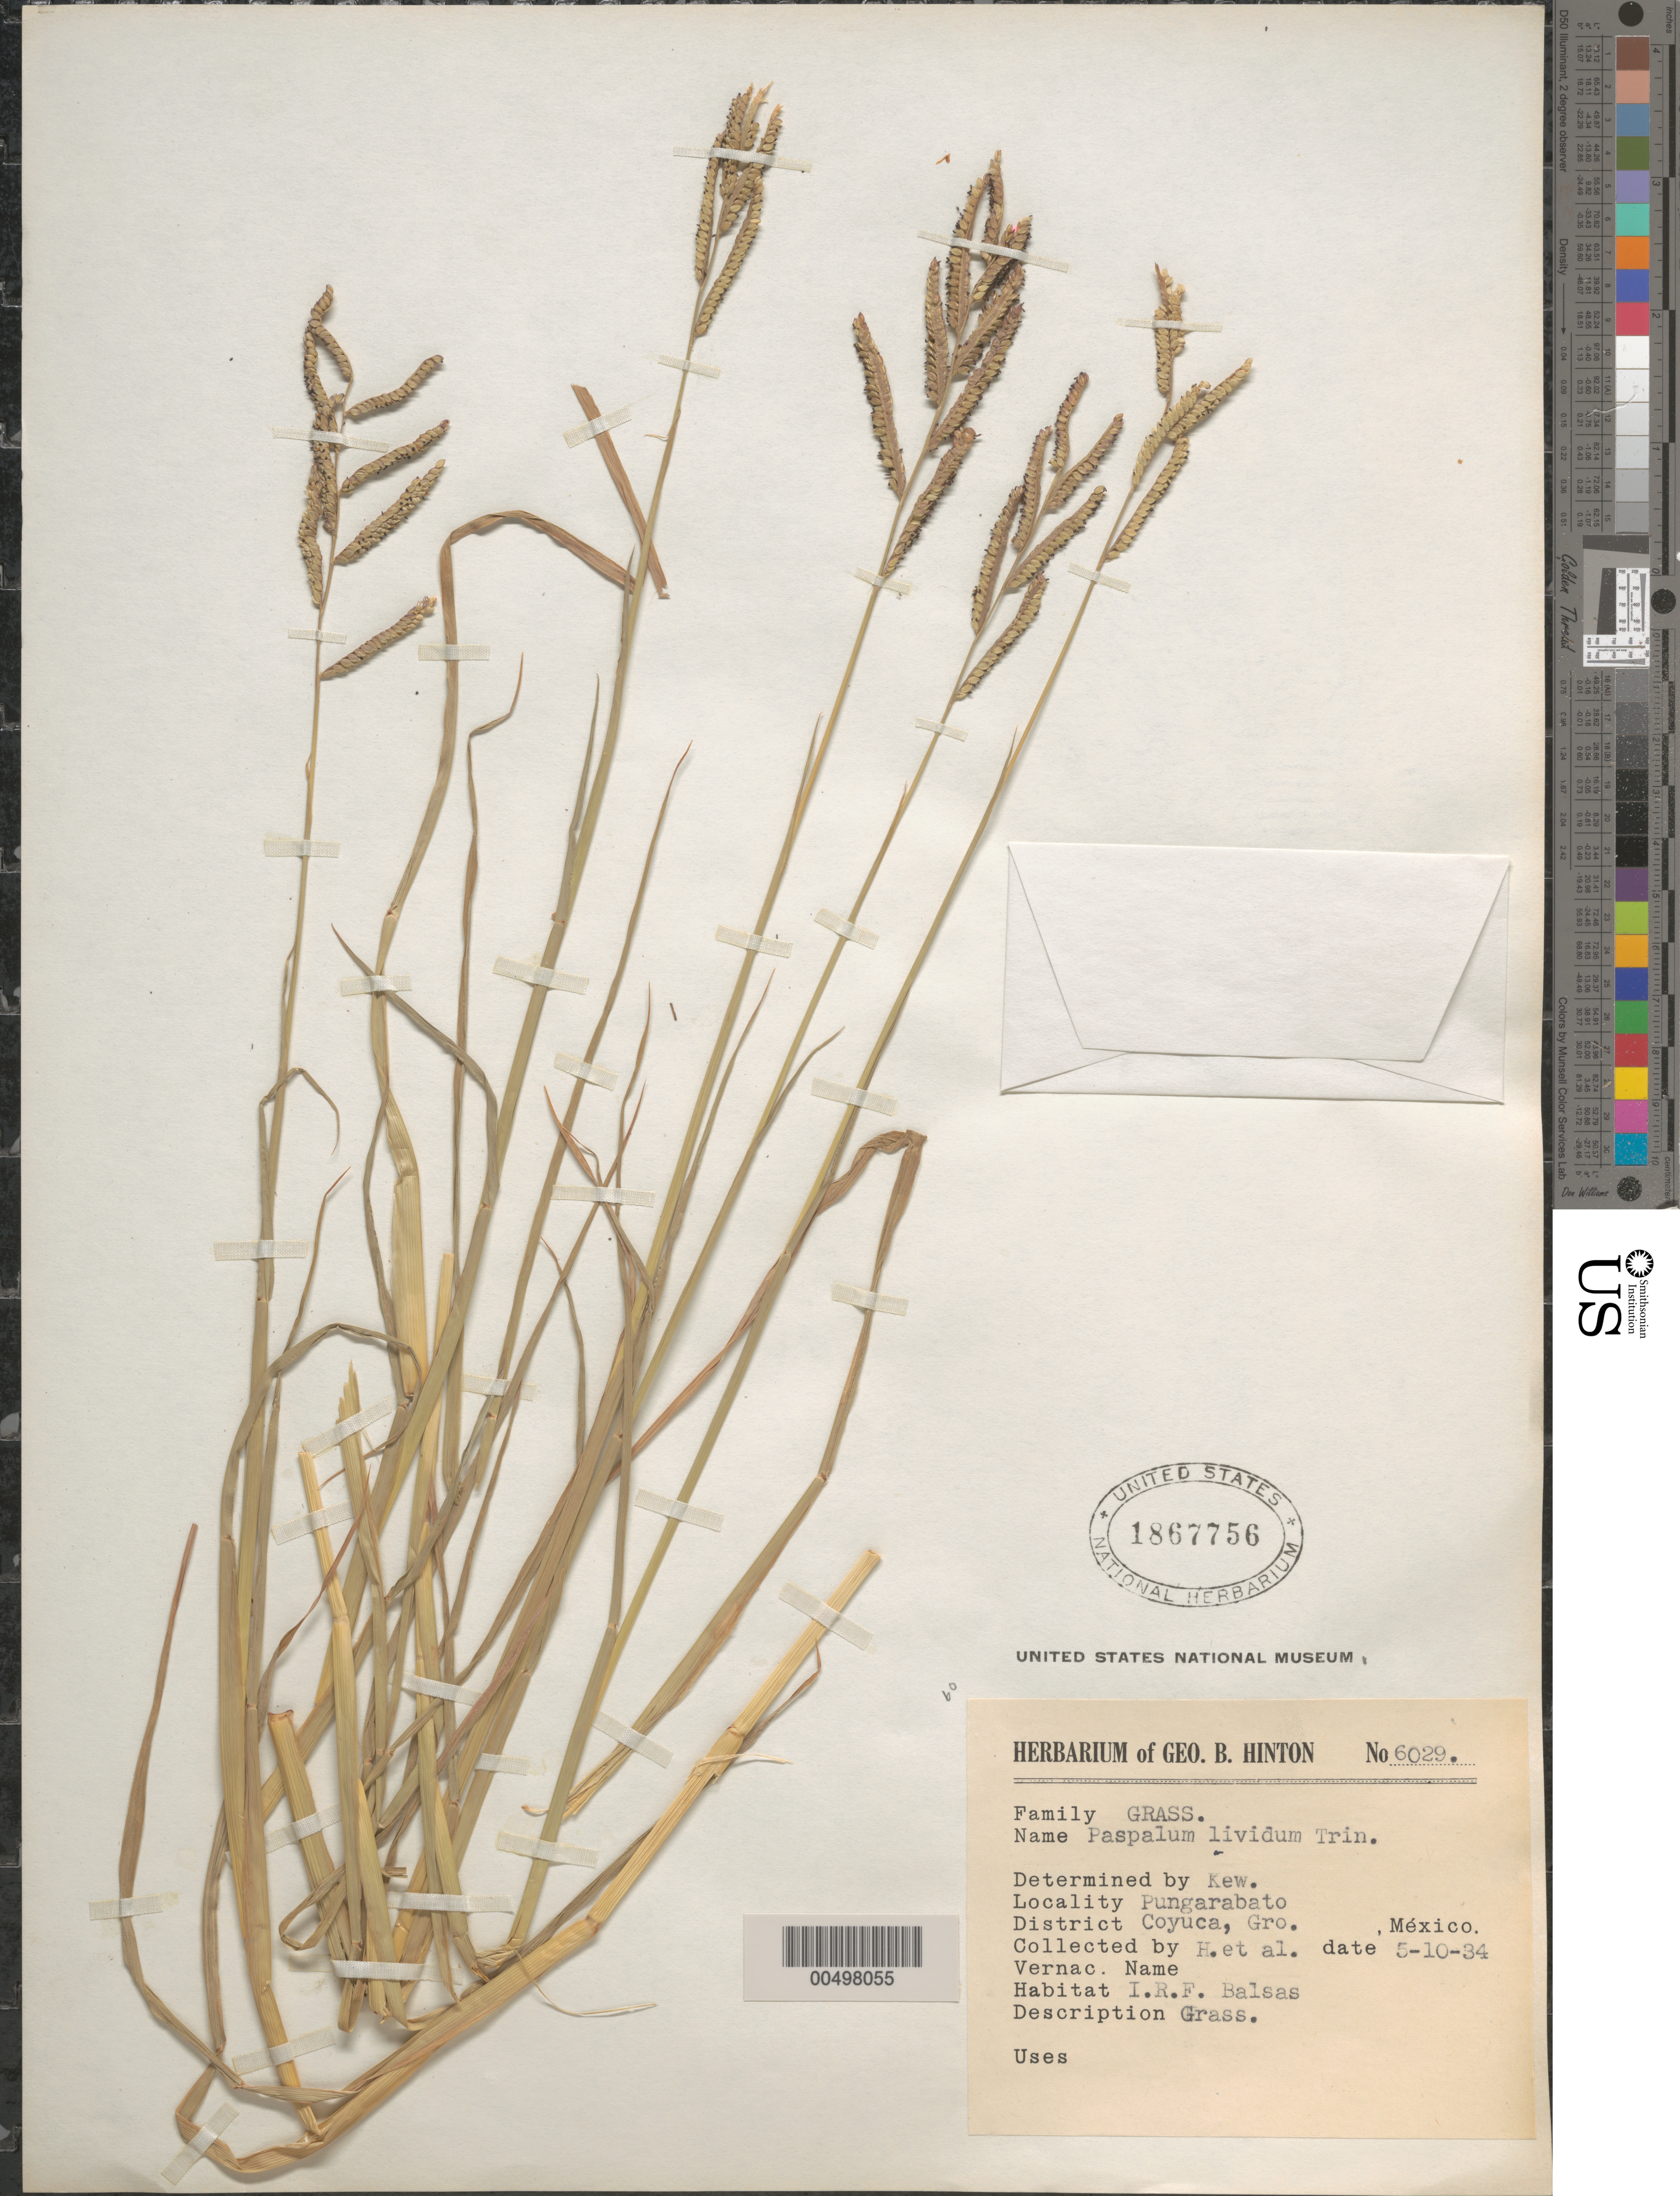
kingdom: Plantae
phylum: Tracheophyta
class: Liliopsida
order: Poales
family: Poaceae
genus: Paspalum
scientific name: Paspalum lividum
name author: Trin. in Schltdl.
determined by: Kew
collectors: G. B. Hinton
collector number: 6029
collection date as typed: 10 May 1934 or 5 Oct 1934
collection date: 1934-05-10 or 1934-10-05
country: Mexico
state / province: Guerrero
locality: Pungarabato, Coyuca Dist, I.R.F. Balsas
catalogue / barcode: US 1867756